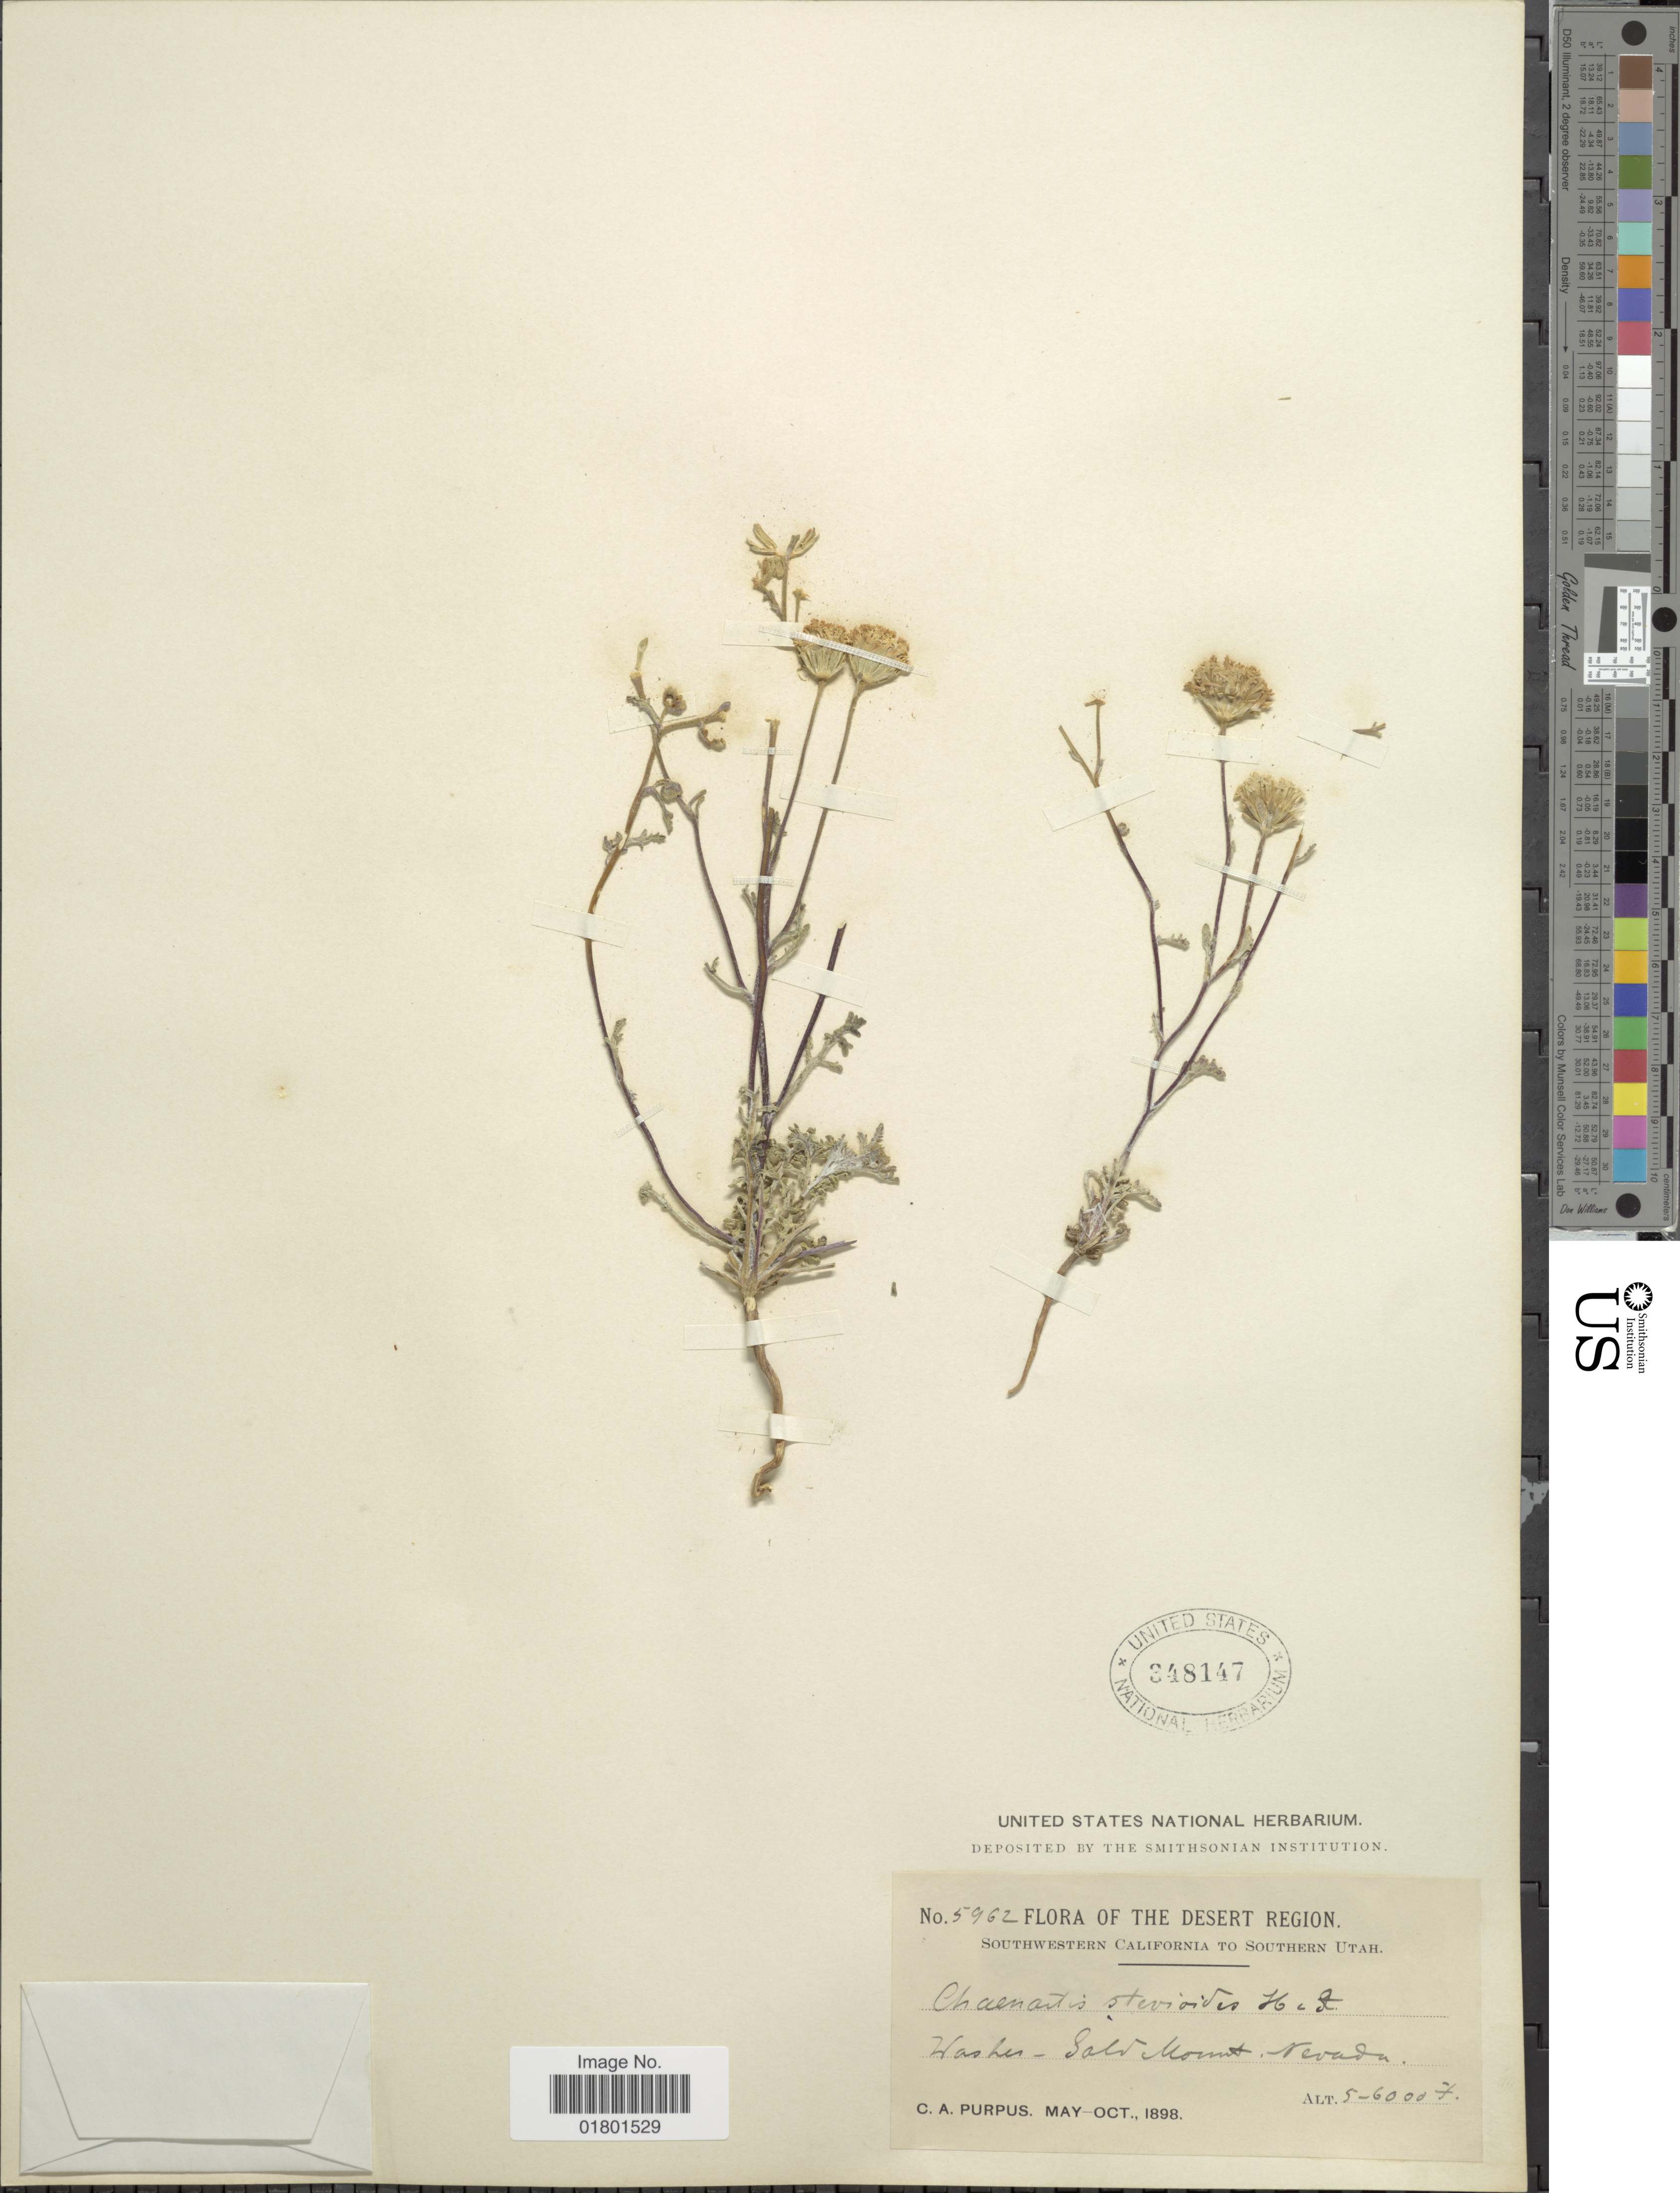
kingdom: Plantae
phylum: Tracheophyta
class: Magnoliopsida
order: Asterales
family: Asteraceae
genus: Chaenactis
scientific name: Chaenactis stevioides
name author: Hook. & Arn.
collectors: C. A. Purpus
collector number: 5962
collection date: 1898-05/1898-10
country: United States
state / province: Nevada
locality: Desert Region, Southwestern California to Southern Utah, Salt Mount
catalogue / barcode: US 348147